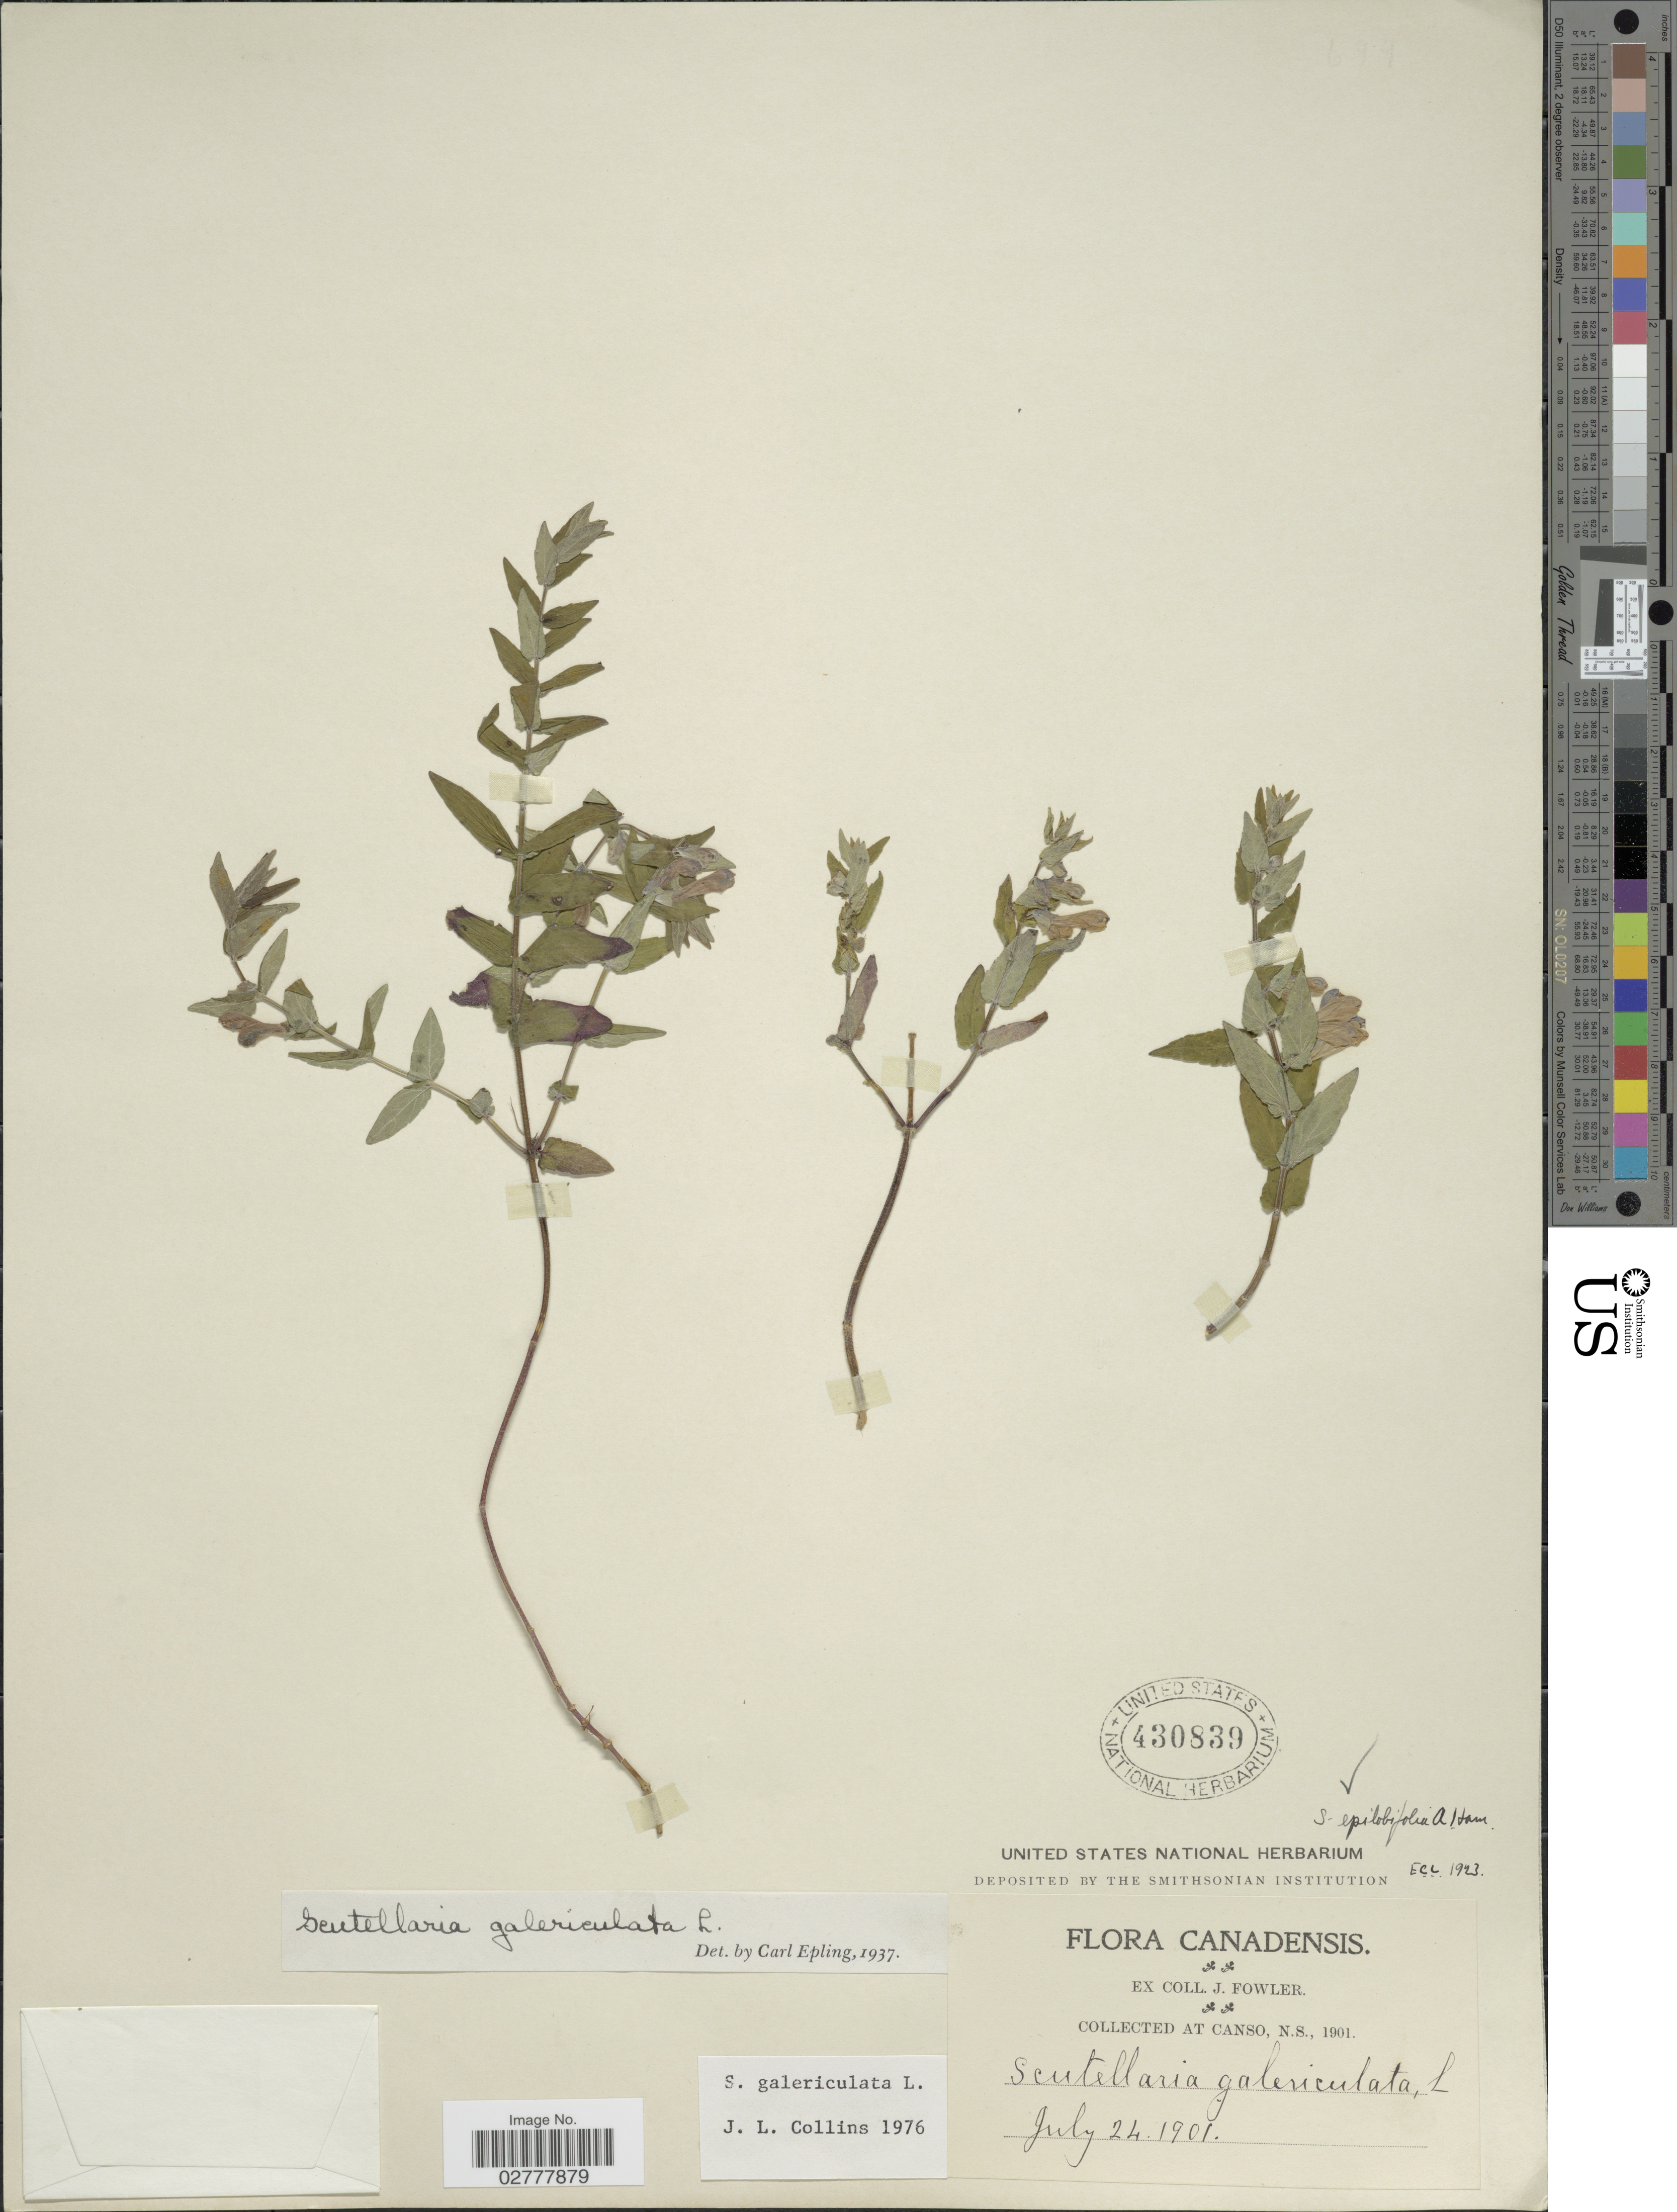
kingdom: Plantae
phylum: Tracheophyta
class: Magnoliopsida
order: Lamiales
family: Lamiaceae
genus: Scutellaria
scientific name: Scutellaria galericulata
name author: L.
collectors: J. P. Fowler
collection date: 1901-07-24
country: Canada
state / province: Nova Scotia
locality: Canso.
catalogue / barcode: US 430839